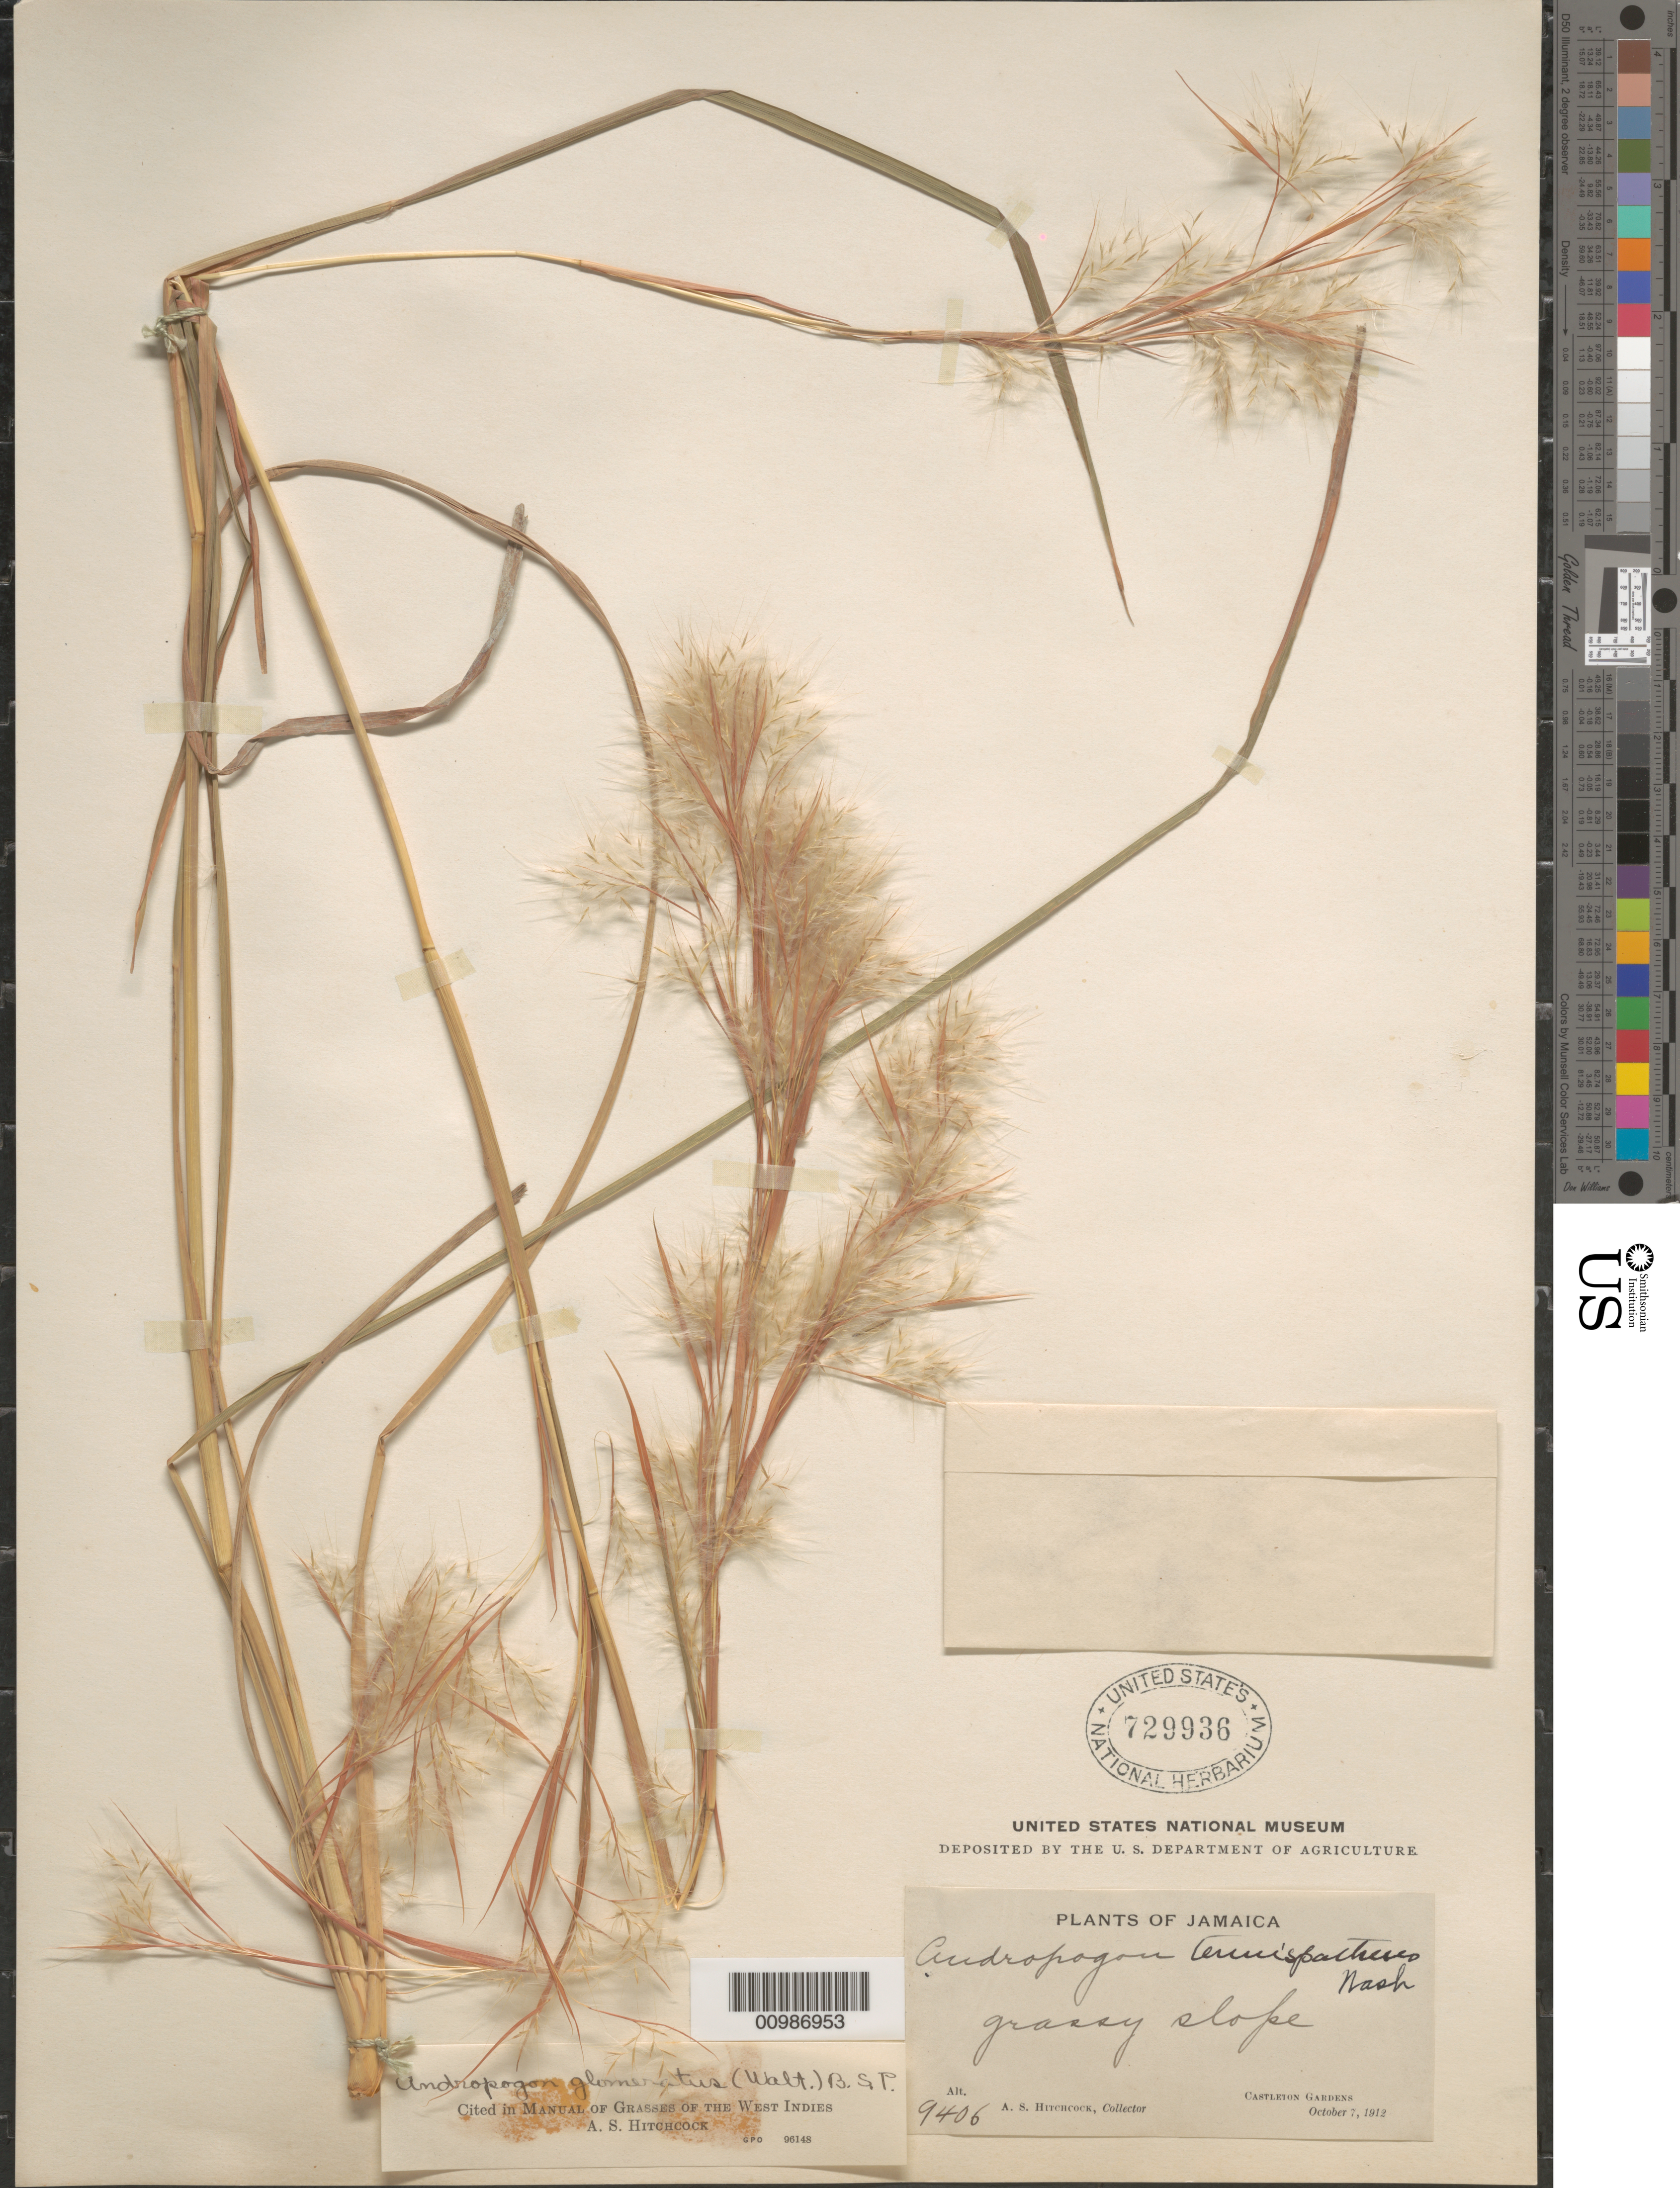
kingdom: Plantae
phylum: Tracheophyta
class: Liliopsida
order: Poales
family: Poaceae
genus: Andropogon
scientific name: Andropogon glomeratus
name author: (Walter) Britton, Stearns & Poggenb.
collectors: A. S. Hitchcock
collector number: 9406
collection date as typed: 07 Oct 1912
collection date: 1912-10-07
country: Jamaica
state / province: Saint Mary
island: Jamaica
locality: Castleton Gardens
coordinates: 0 N, 0 E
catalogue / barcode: US 729936